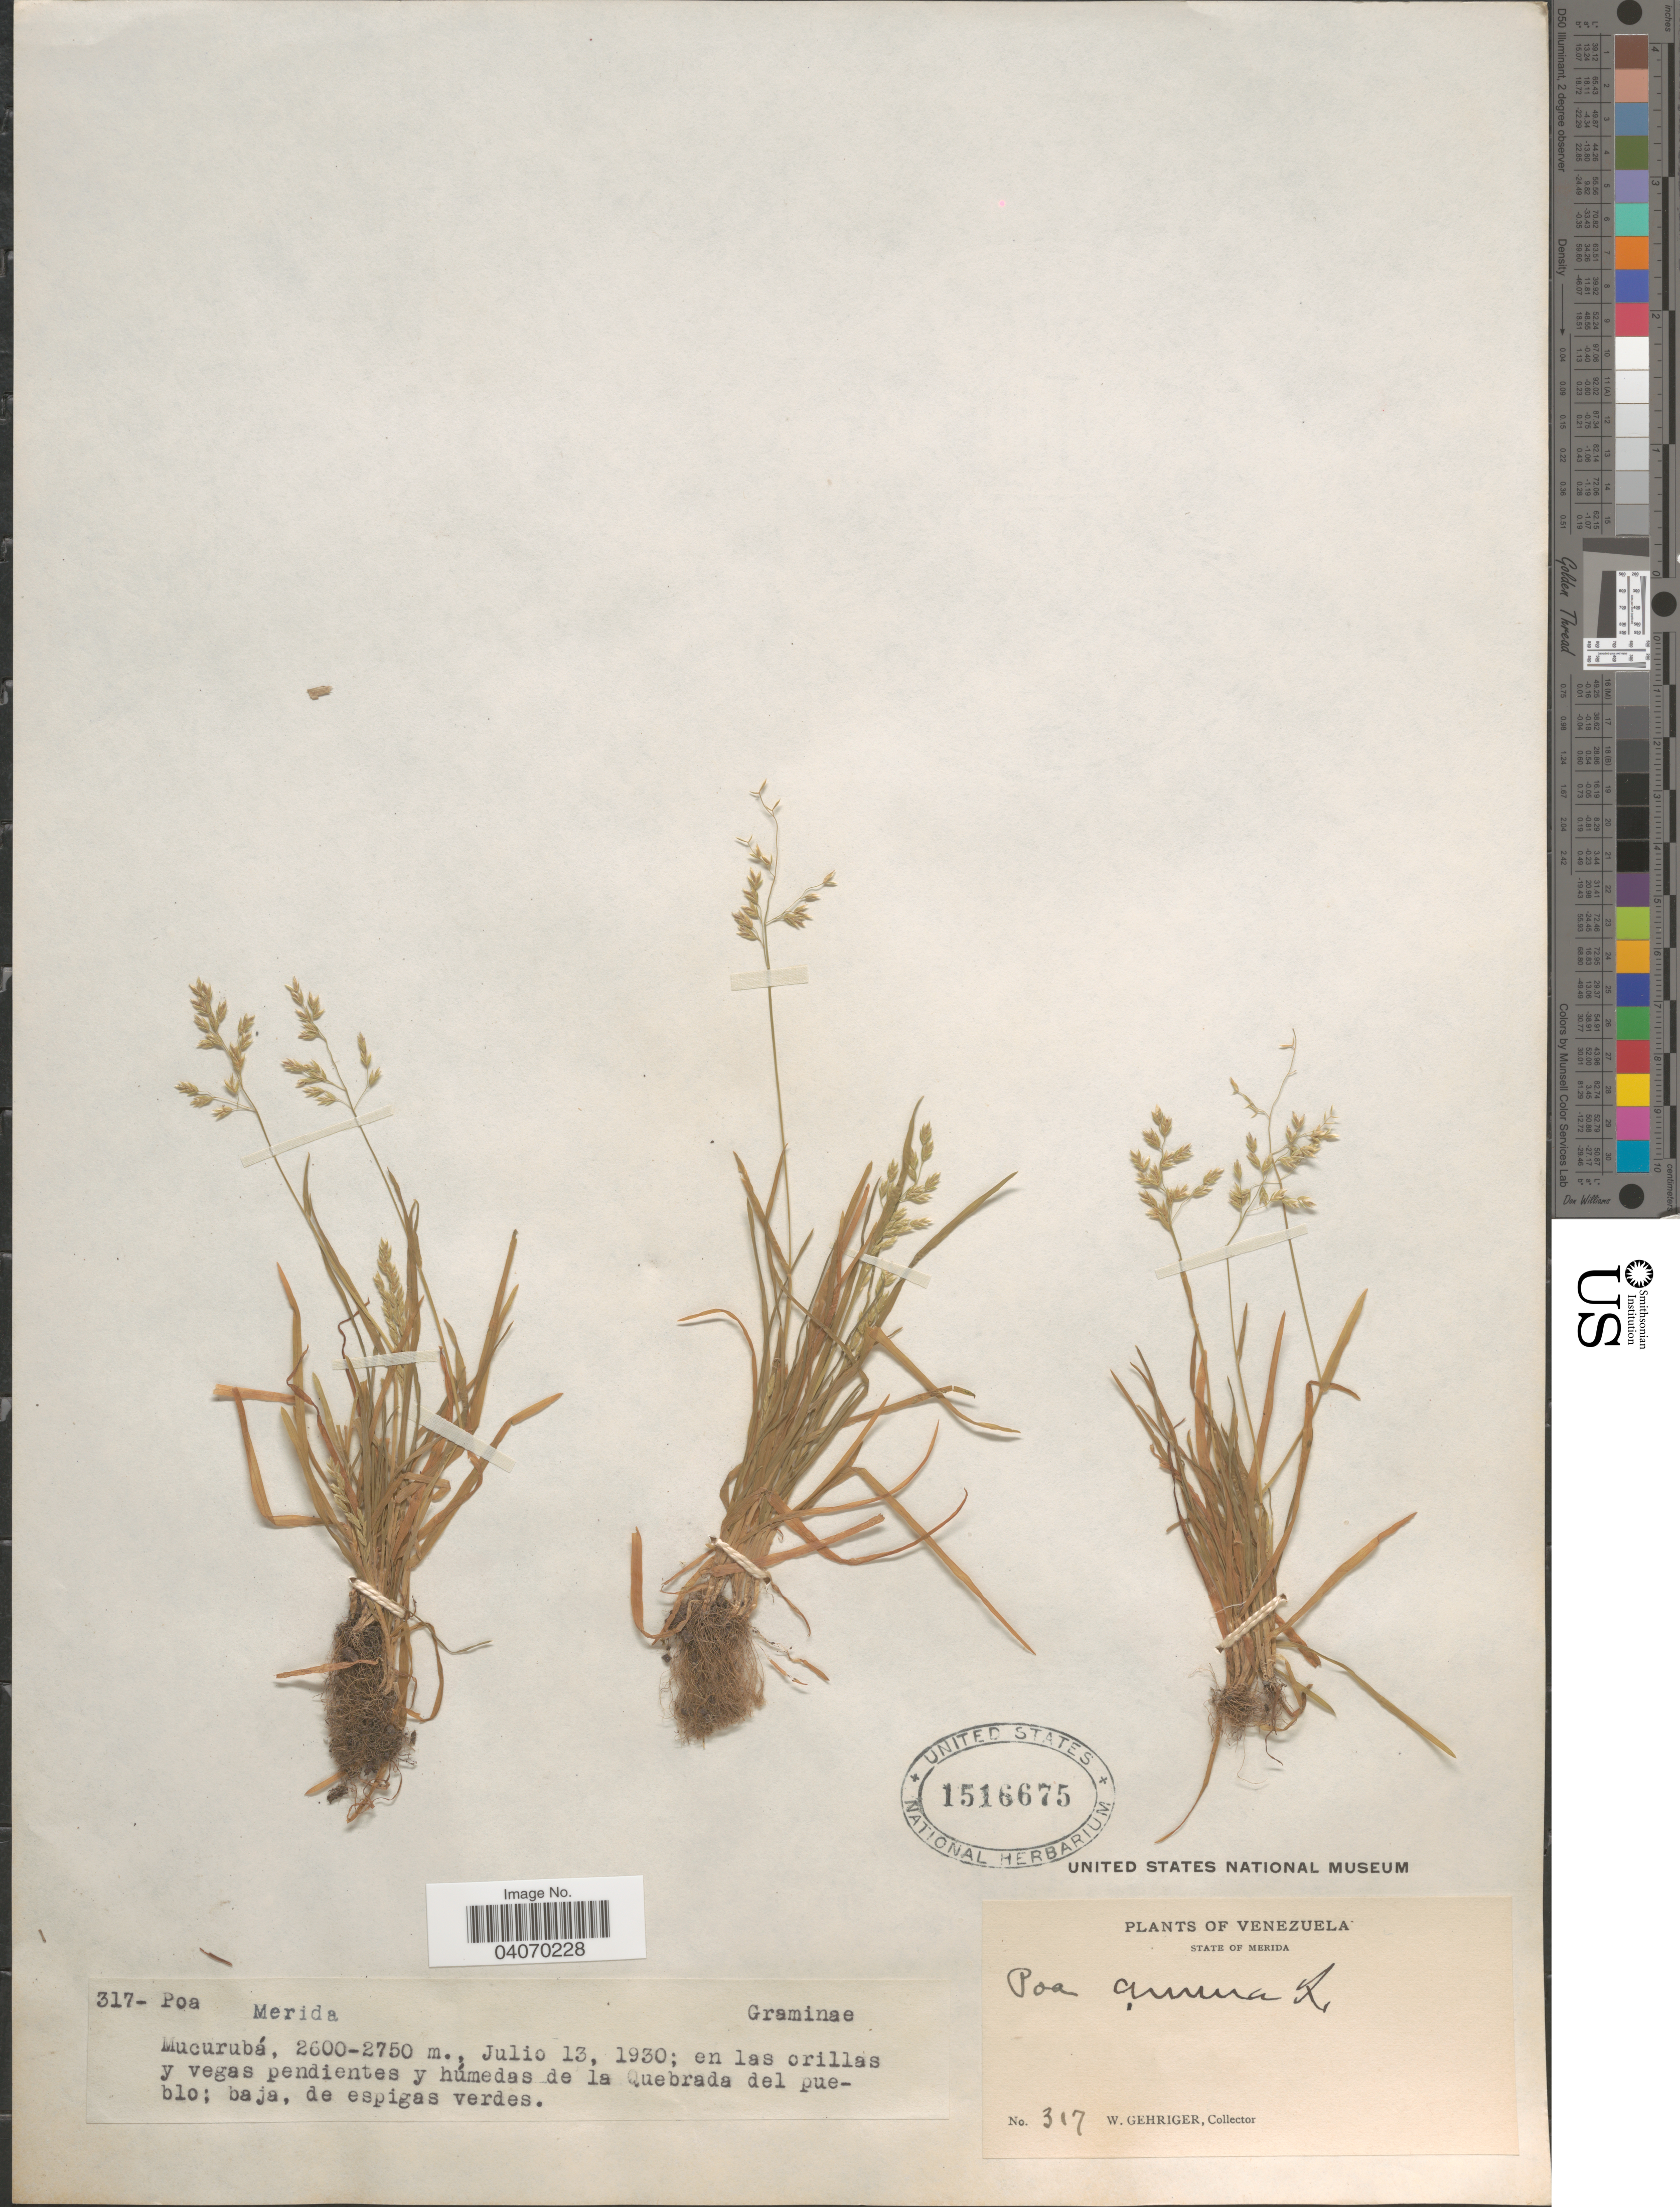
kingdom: Plantae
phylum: Tracheophyta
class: Liliopsida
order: Poales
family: Poaceae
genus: Poa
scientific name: Poa annua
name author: L.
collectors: W. Gehriger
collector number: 317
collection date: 1930-07-13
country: Venezuela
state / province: Merida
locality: Mucurubá; en las orillas y vegas pendientes y húmedas de la Quebrada del pueblo; baja, de espigas verdes.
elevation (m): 2600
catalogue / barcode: US 1516675